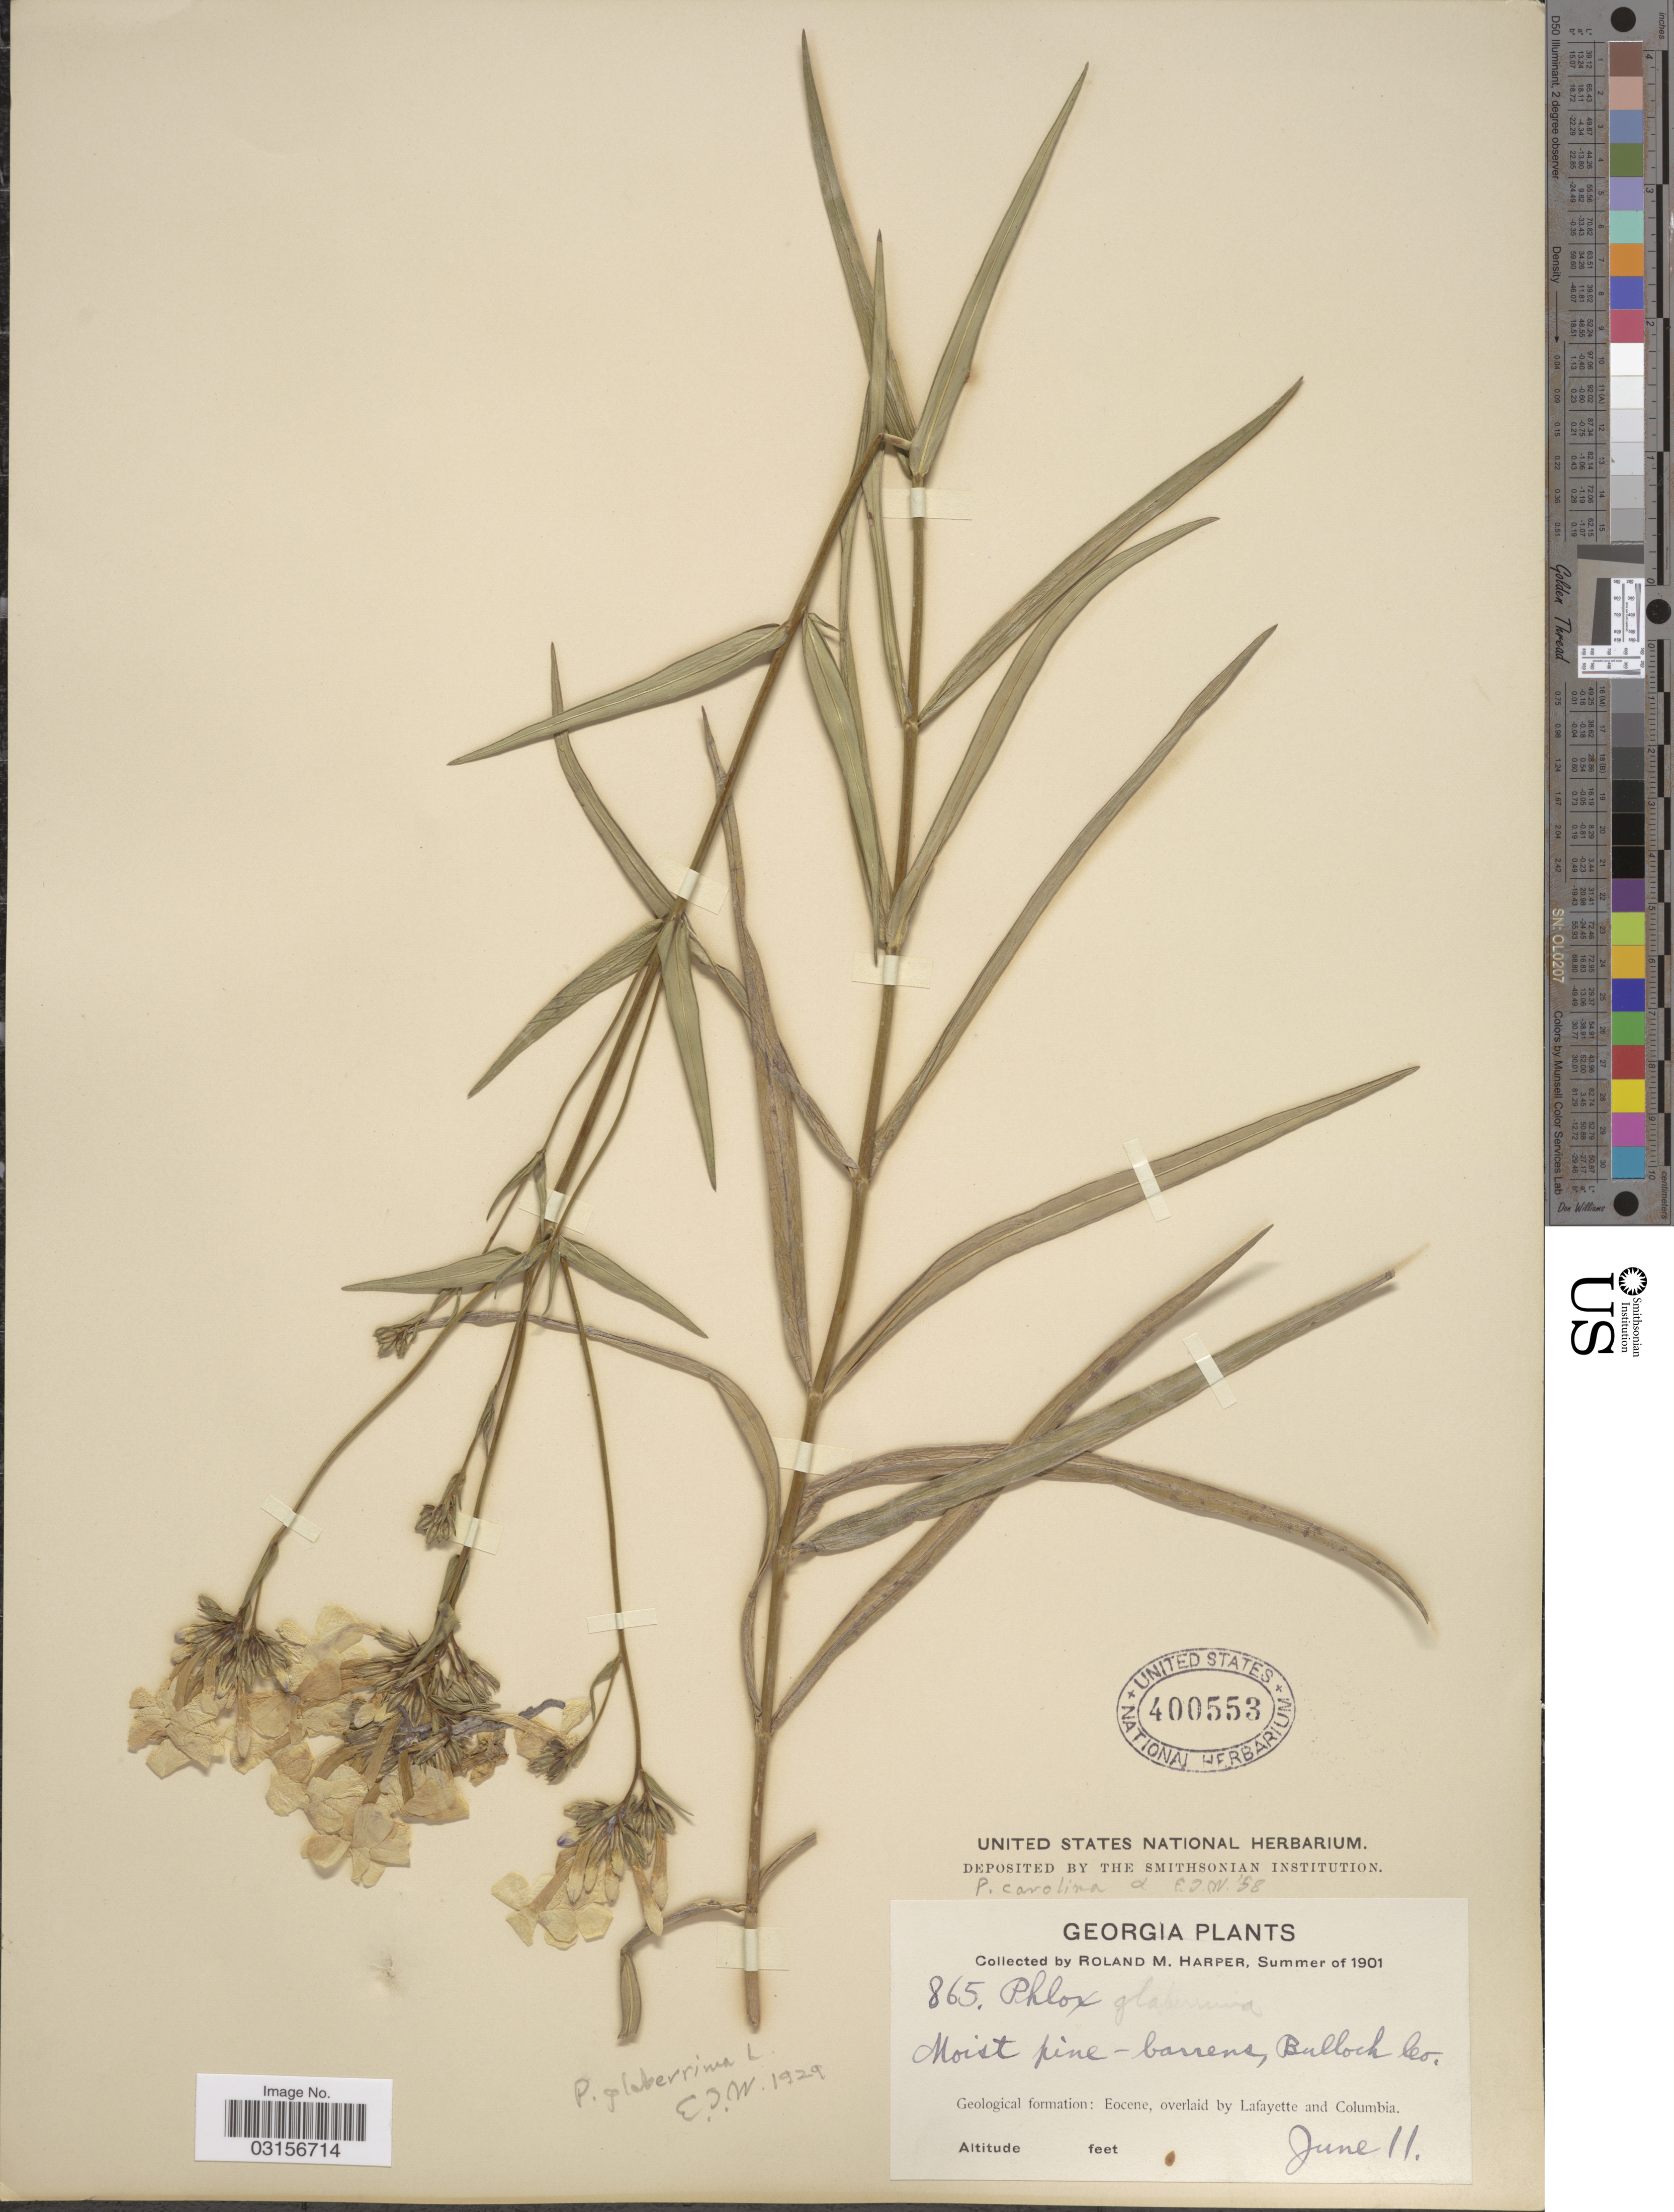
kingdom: Plantae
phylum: Tracheophyta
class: Magnoliopsida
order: Ericales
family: Polemoniaceae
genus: Phlox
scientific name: Phlox carolina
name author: L.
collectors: R. Harper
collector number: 865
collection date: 1901-06-11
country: United States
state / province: Georgia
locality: Moist pine-barrens, Bullock Co., Geological formation: Eocene, overlaid by Lafayette and Columbia.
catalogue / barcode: US 400553